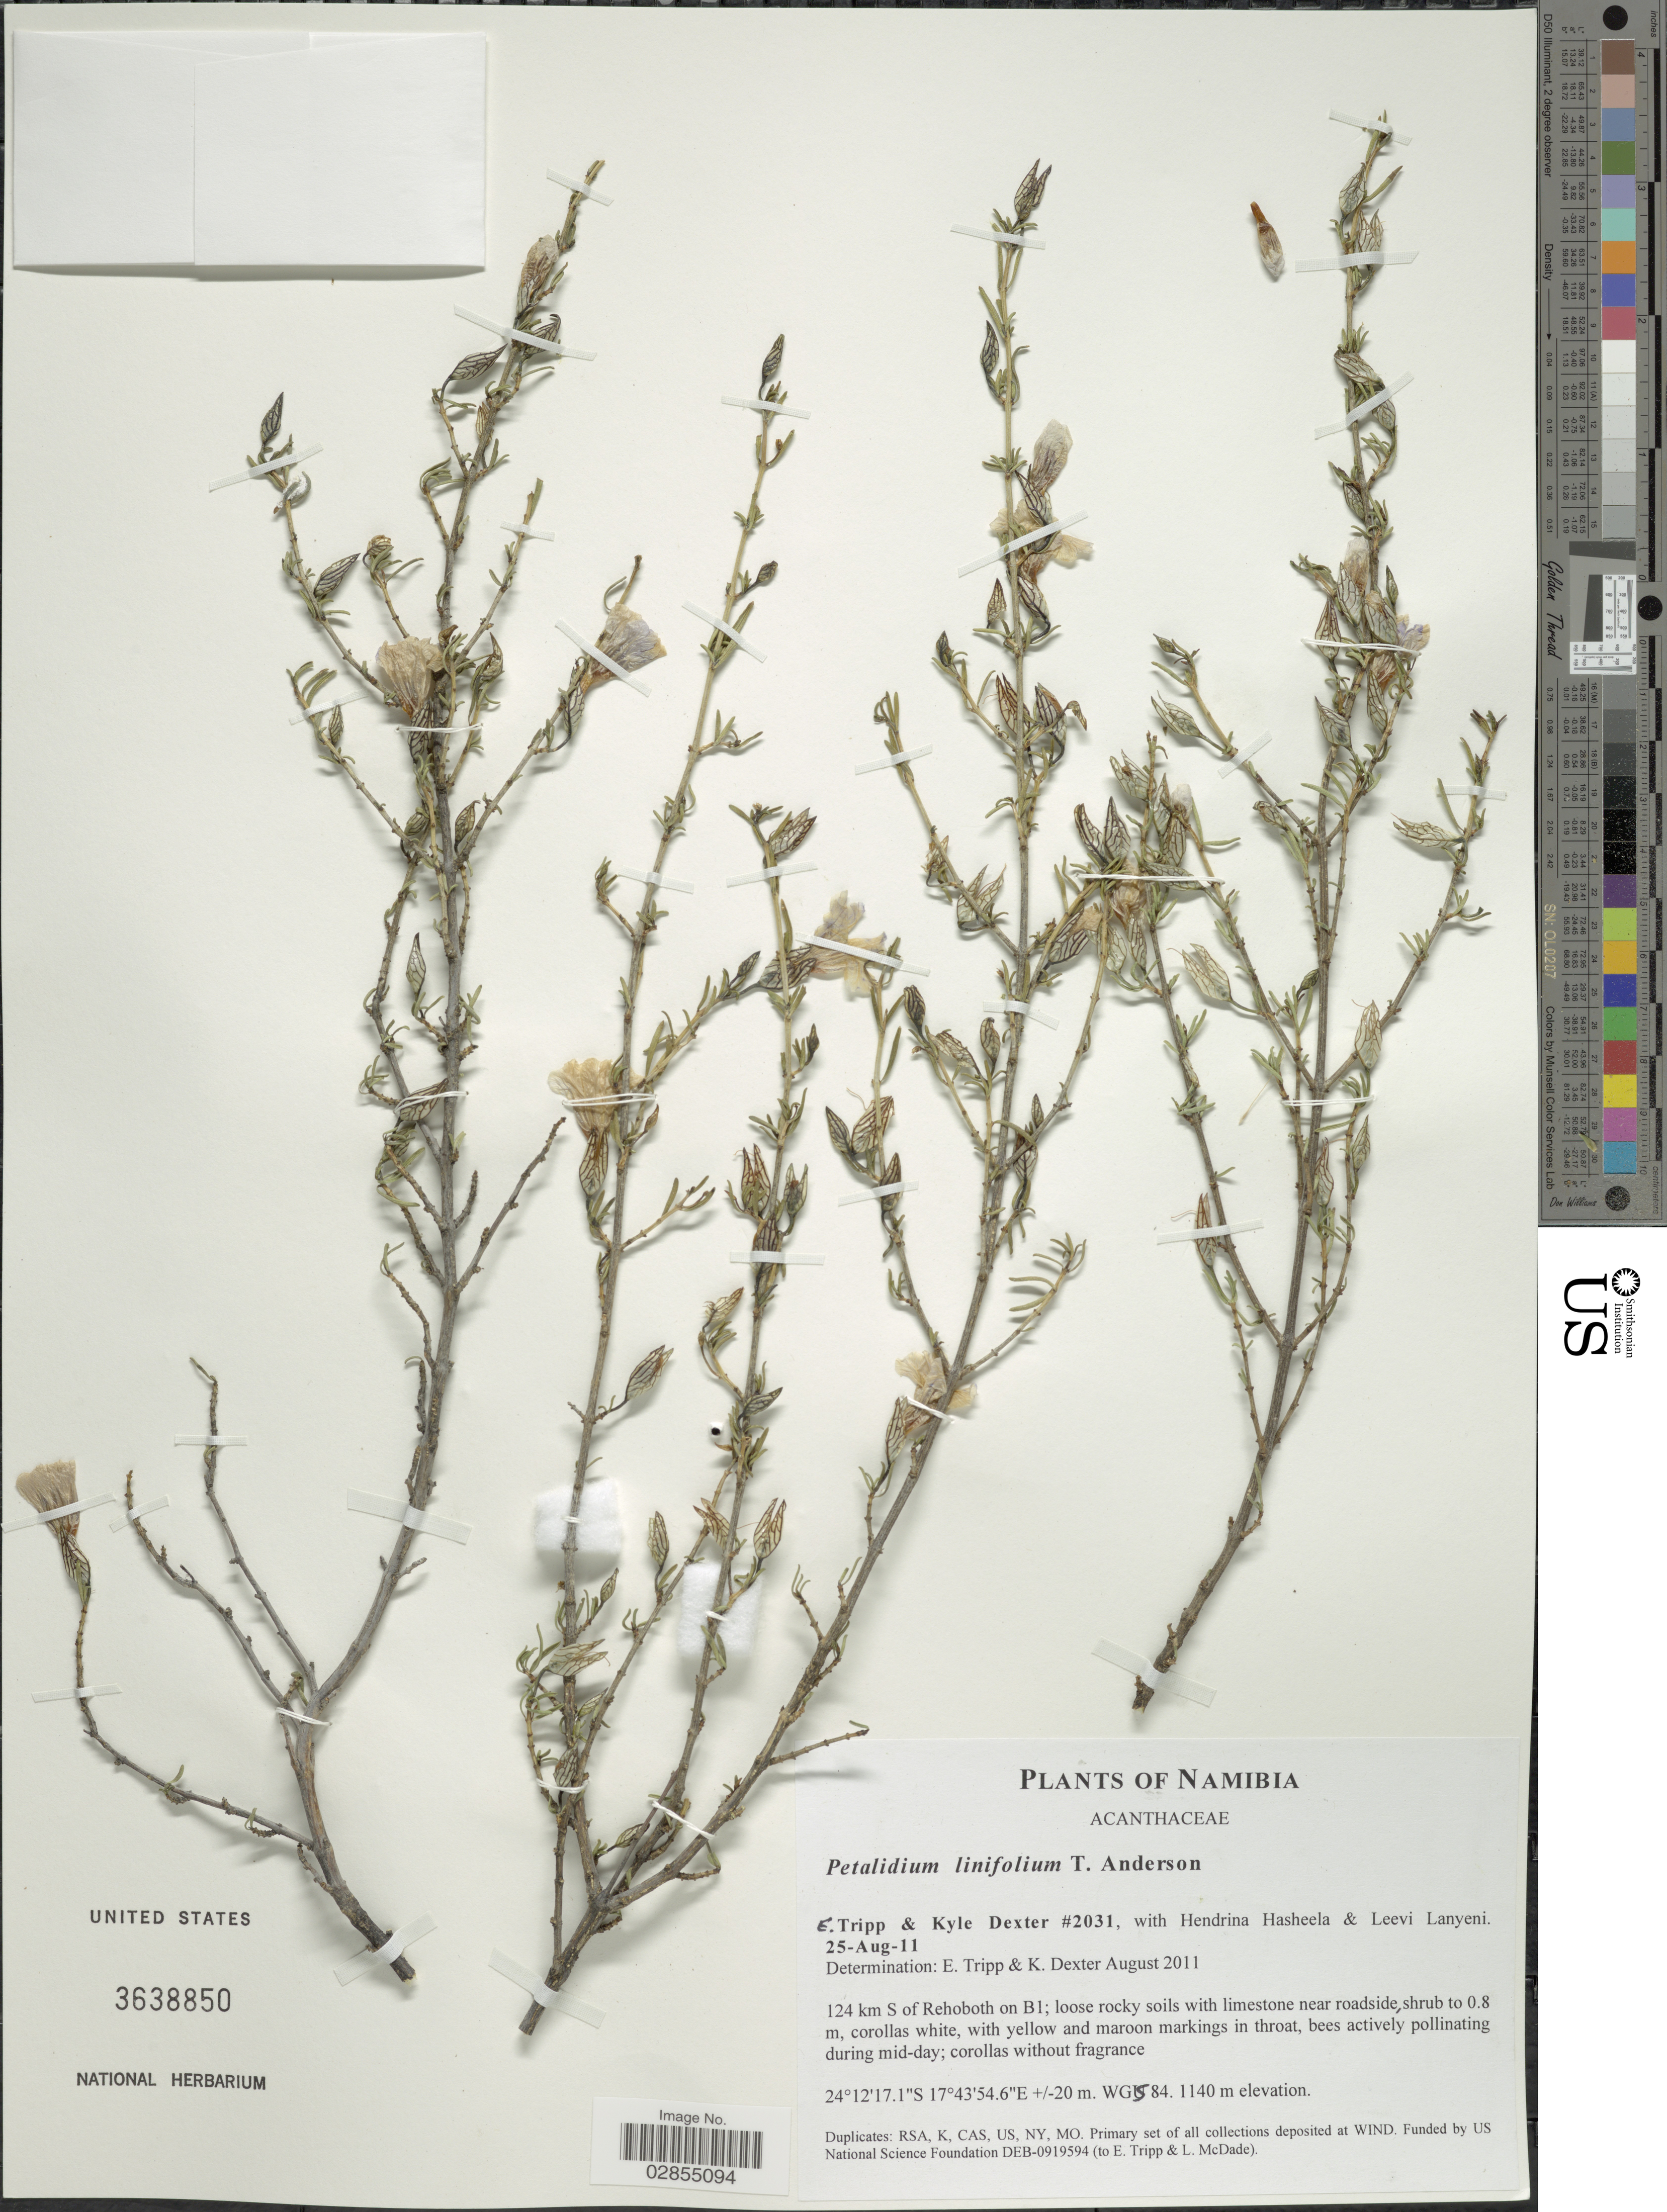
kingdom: Plantae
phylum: Tracheophyta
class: Magnoliopsida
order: Lamiales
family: Acanthaceae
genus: Petalidium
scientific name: Petalidium linifolium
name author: T. Anderson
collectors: E. Tripp, K. Dexter, H. Hasheela & L. Lanyeni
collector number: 2031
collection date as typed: Transcribed d/m/y: 25/8/11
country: Namibia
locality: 124 km S of Rehoboth on B1.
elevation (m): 1140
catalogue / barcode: US 3638850